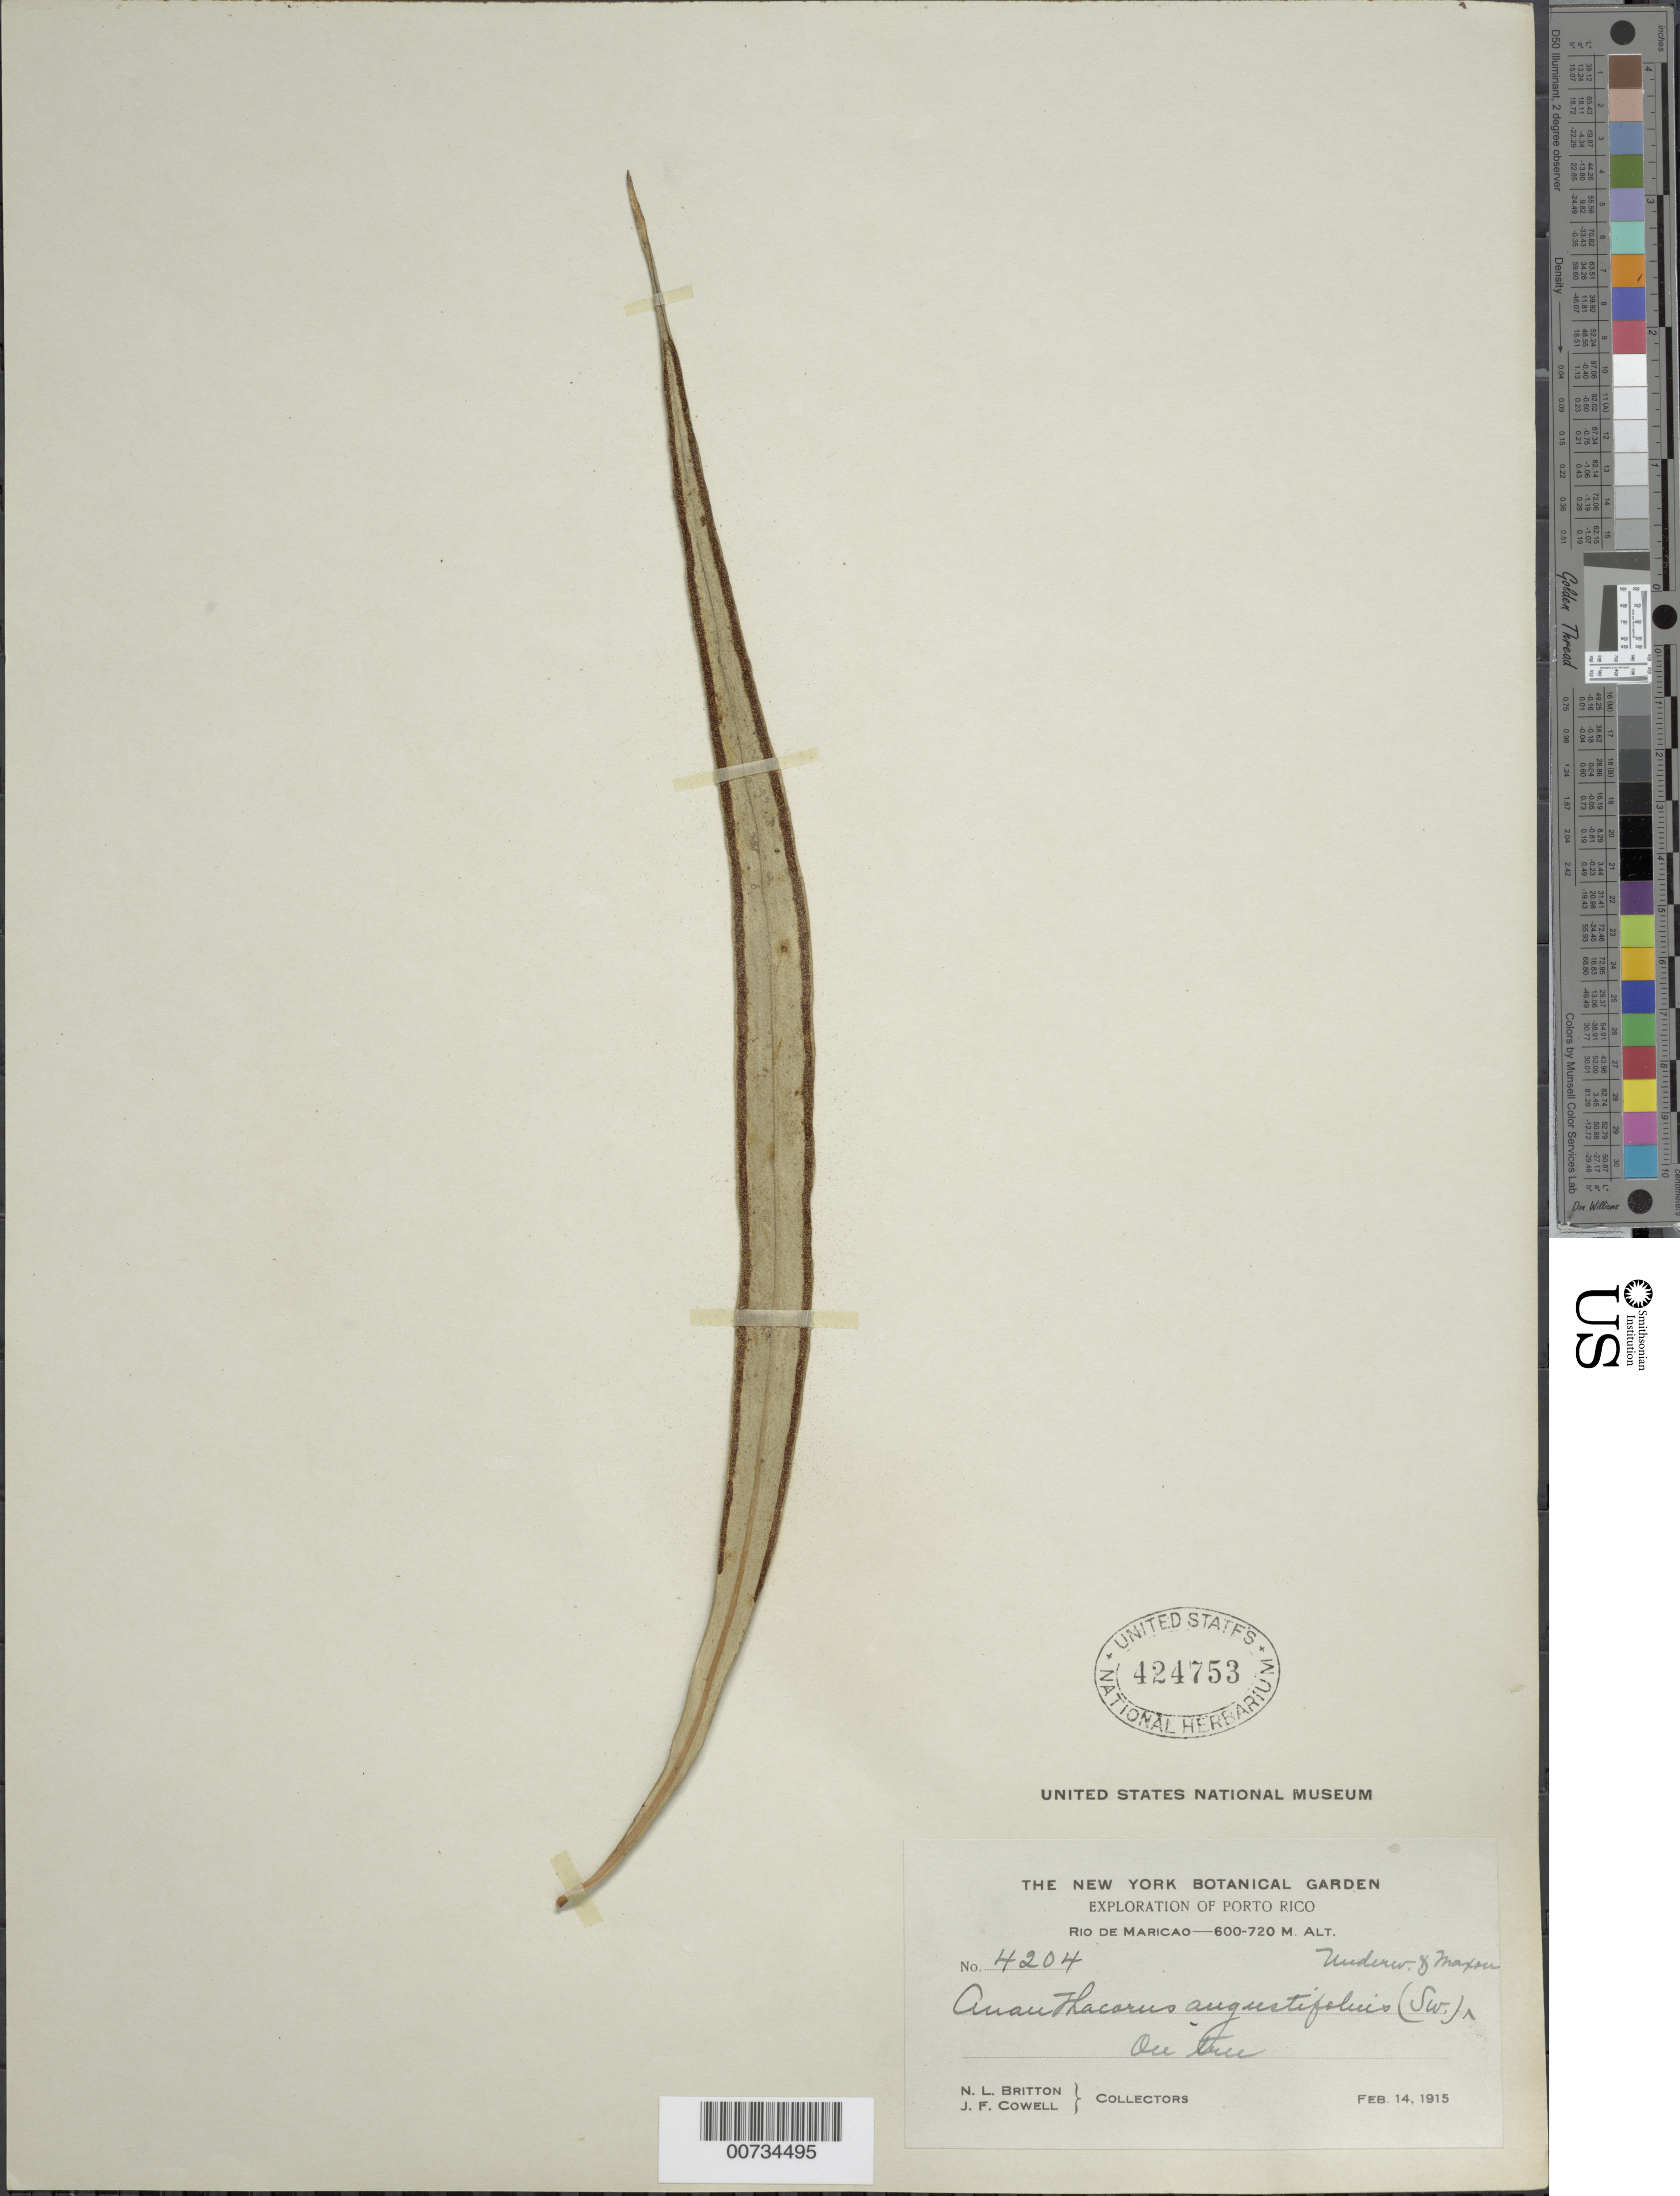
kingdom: Plantae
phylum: Tracheophyta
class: Polypodiopsida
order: Polypodiales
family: Pteridaceae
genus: Ananthacorus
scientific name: Ananthacorus angustifolius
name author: (Sw.) Underw. & Maxon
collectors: N. Britton & J. F. Cowell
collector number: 4204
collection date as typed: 14 Feb 1915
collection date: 1915-02-14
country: Puerto Rico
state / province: Maricao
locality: Río Maricao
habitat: On tree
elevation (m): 600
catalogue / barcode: US 424753